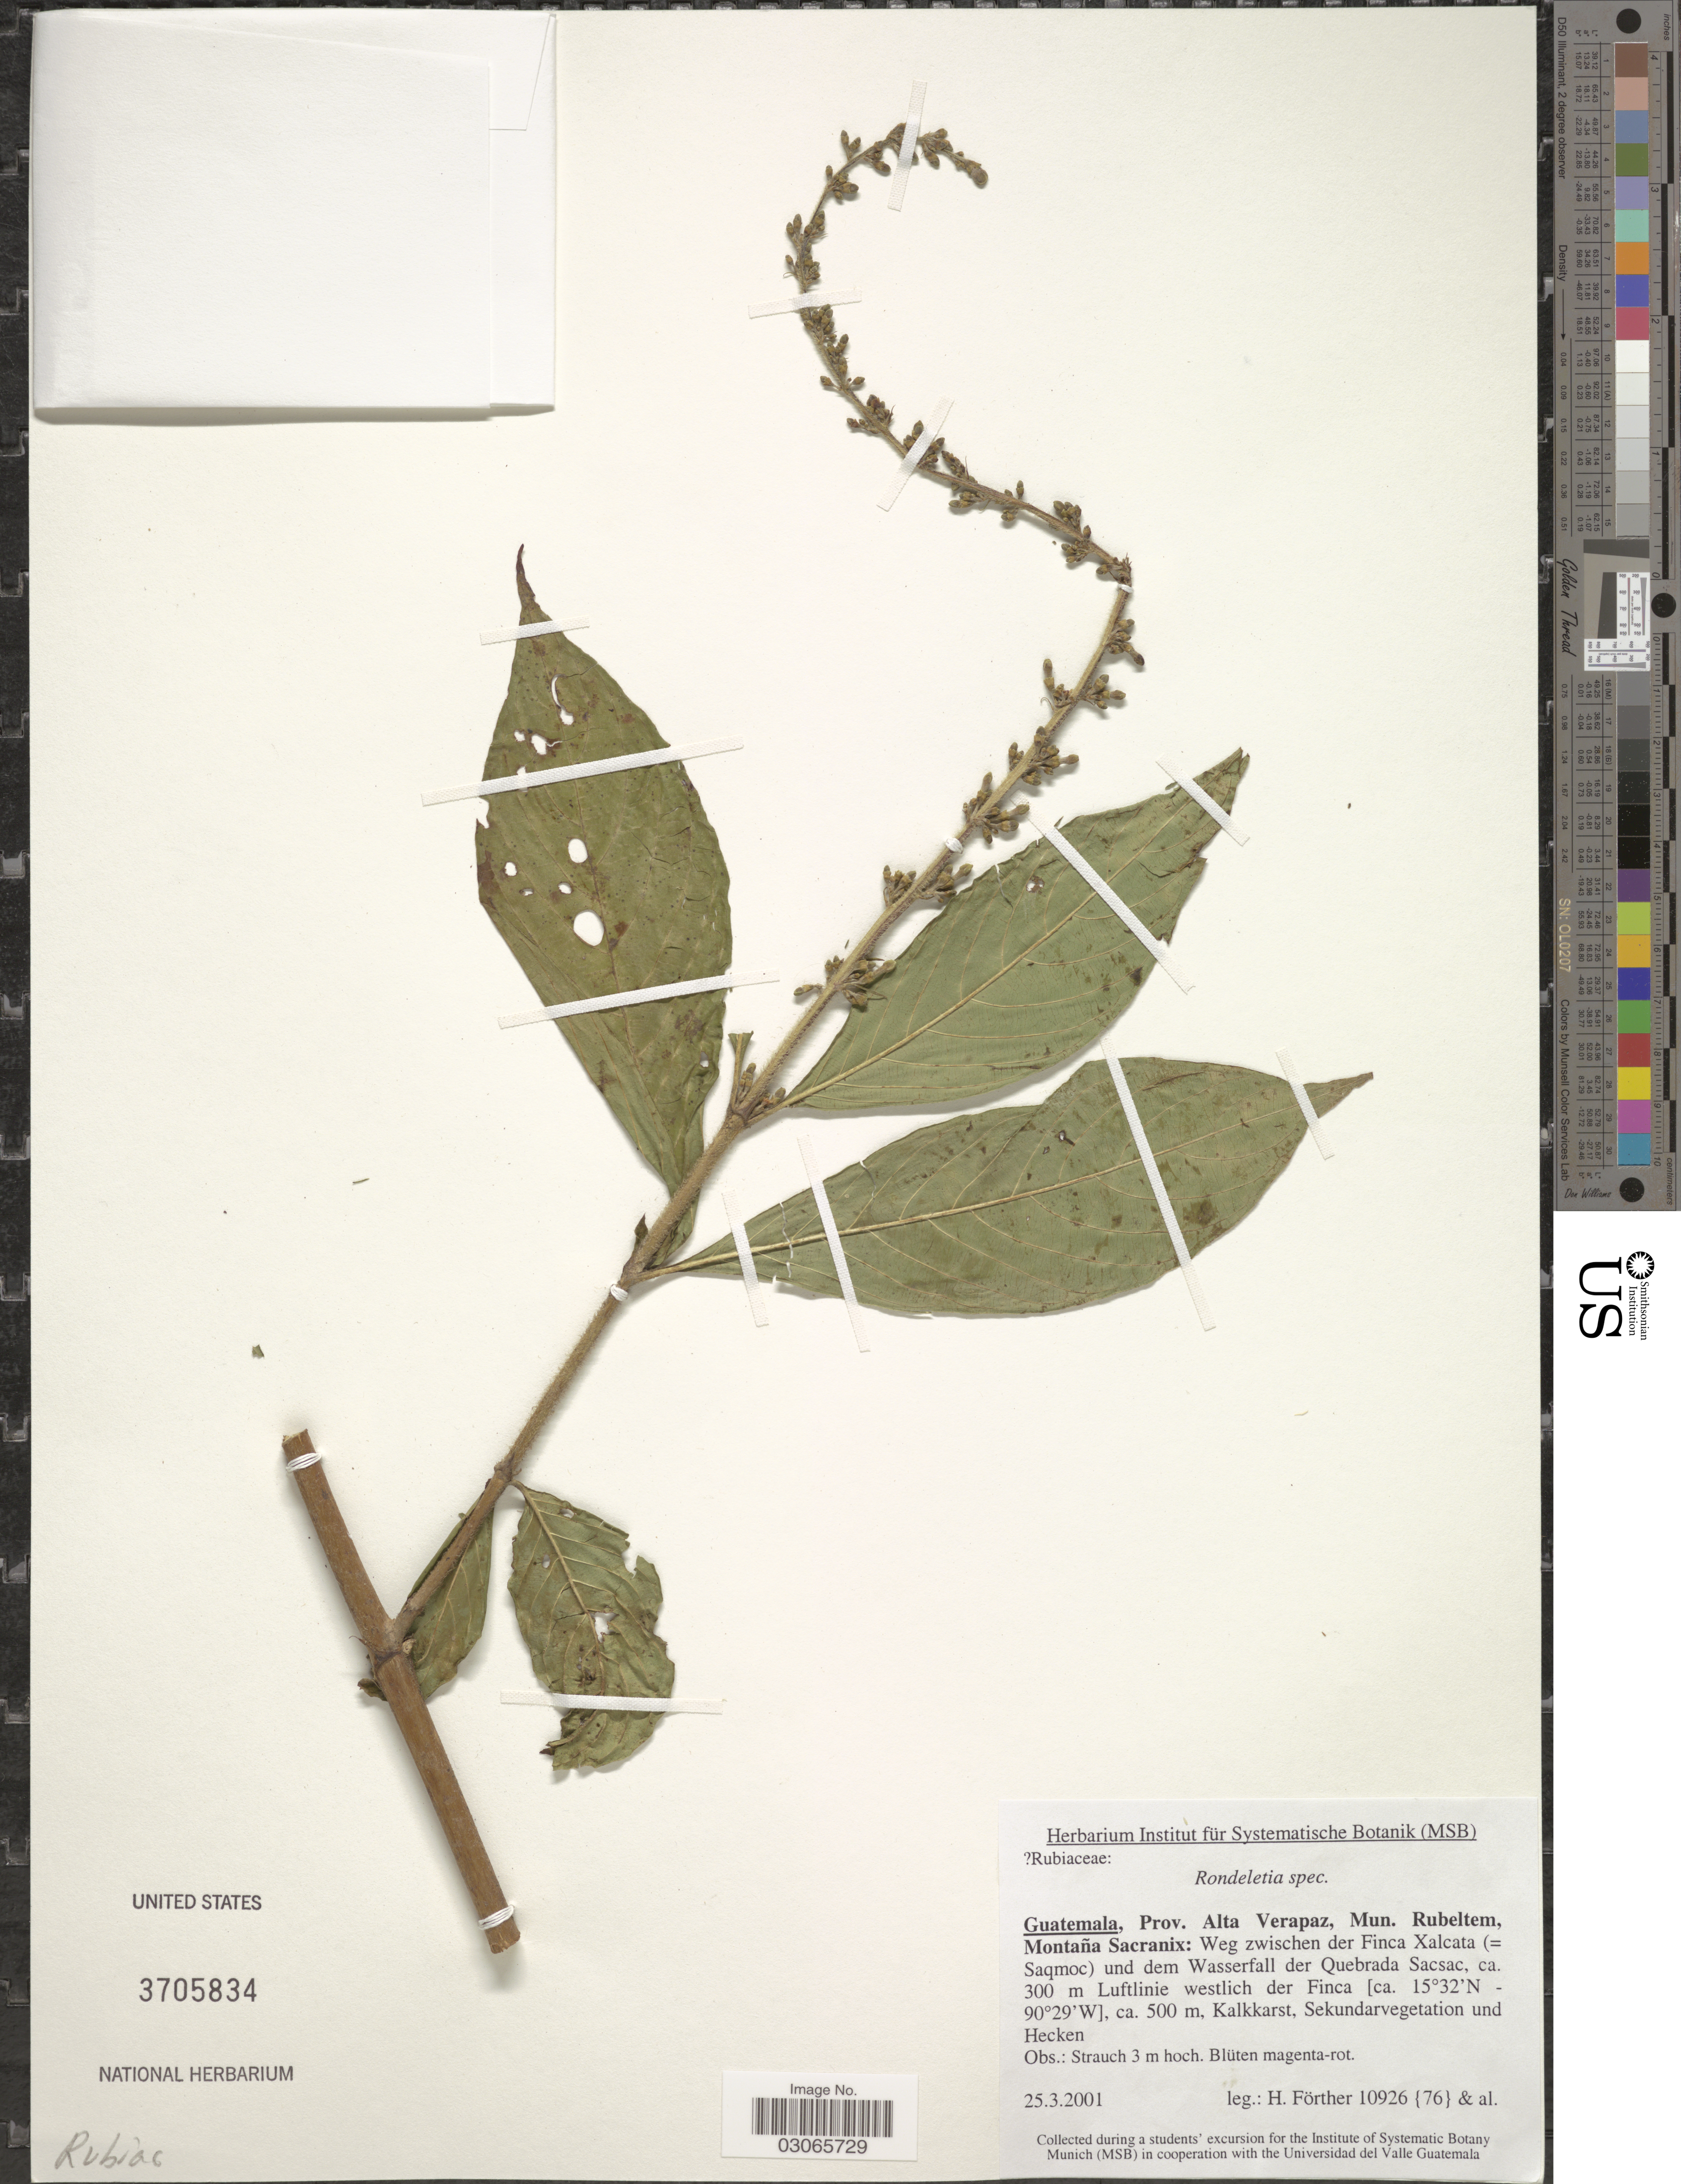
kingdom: Plantae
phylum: Tracheophyta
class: Magnoliopsida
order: Gentianales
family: Rubiaceae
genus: Rondeletia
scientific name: Rondeletia sp.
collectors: H. Förther & et al.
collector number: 10926 {76}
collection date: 2001-03-25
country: Guatemala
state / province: Alta Verapaz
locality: Mun. Rubeltem, Montaña Sacranix: Weg zwischen der Finca Xalcata (=Saqmoc) und dem Wasserfall der Quebrada Sacsac, ca. 300 m Luftlinie westlich der Finca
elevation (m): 500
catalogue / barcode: US 3705834